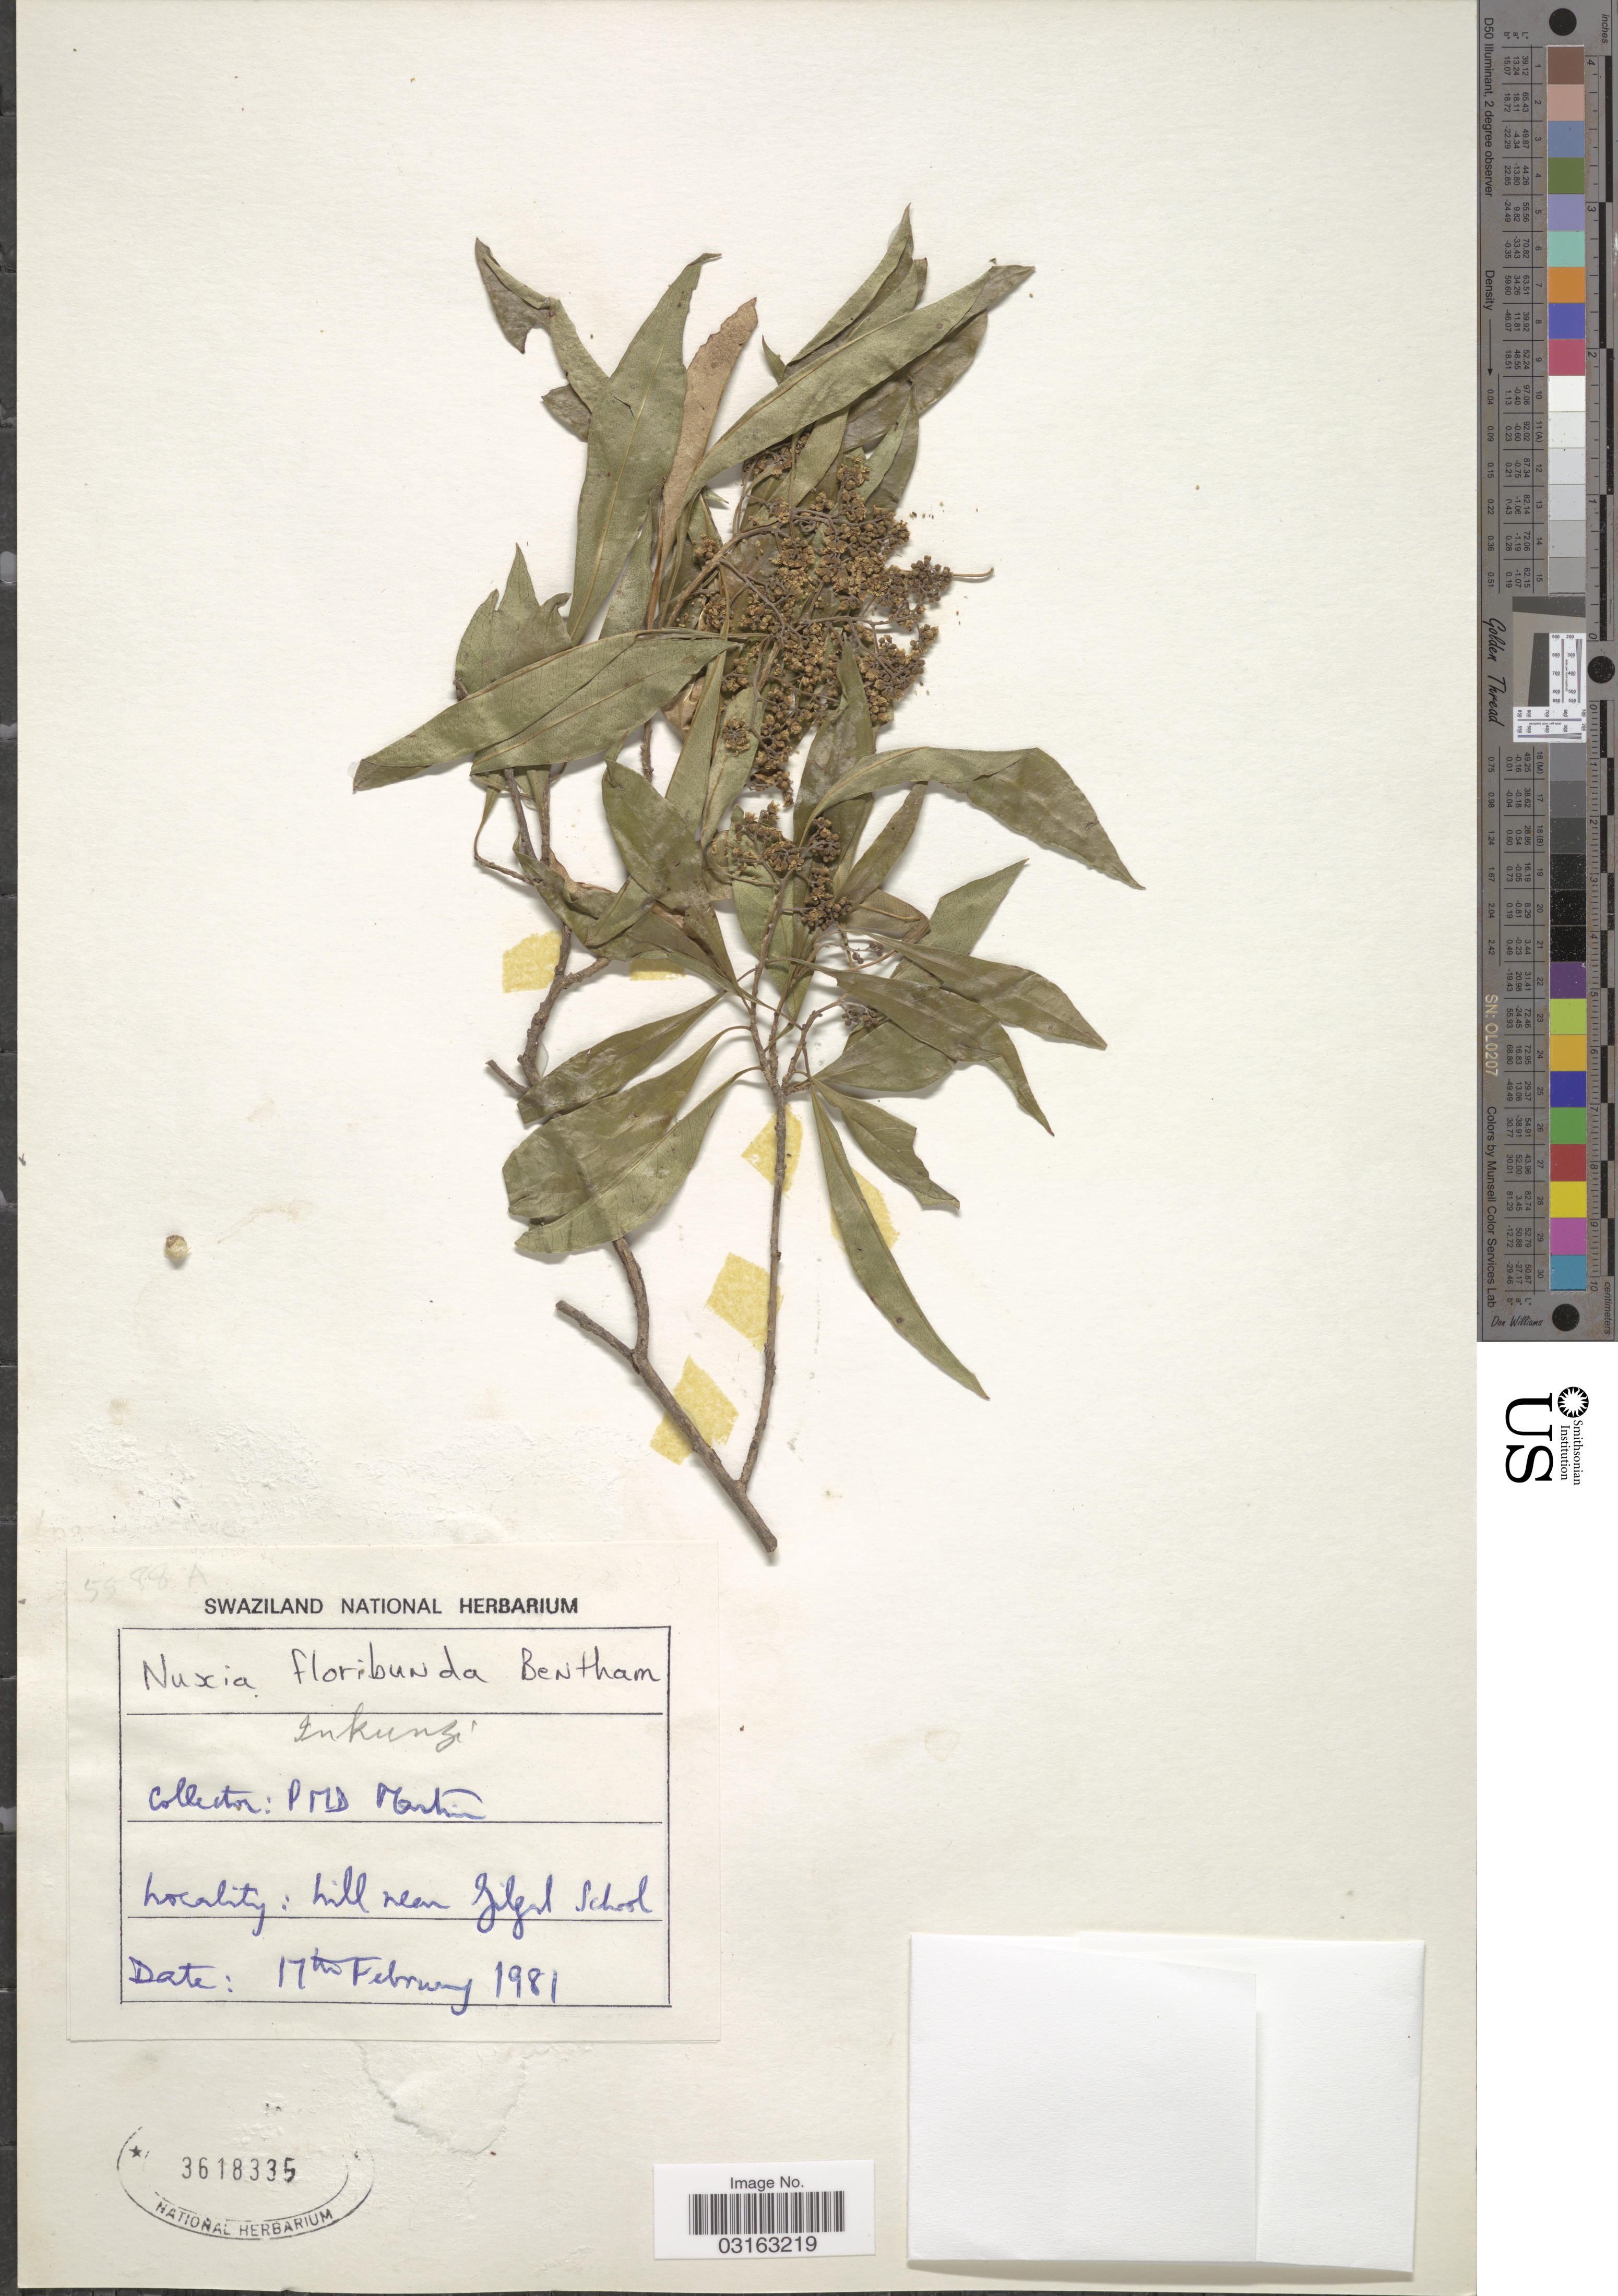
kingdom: Plantae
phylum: Tracheophyta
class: Magnoliopsida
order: Lamiales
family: Stilbaceae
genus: Nuxia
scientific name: Nuxia floribunda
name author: Benth.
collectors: P. M. D. Martin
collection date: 1981-02-14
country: Eswatini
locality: Inkunzi. [interpreted] Hill near Gilgal [interpreted] School.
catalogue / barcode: US 3618335